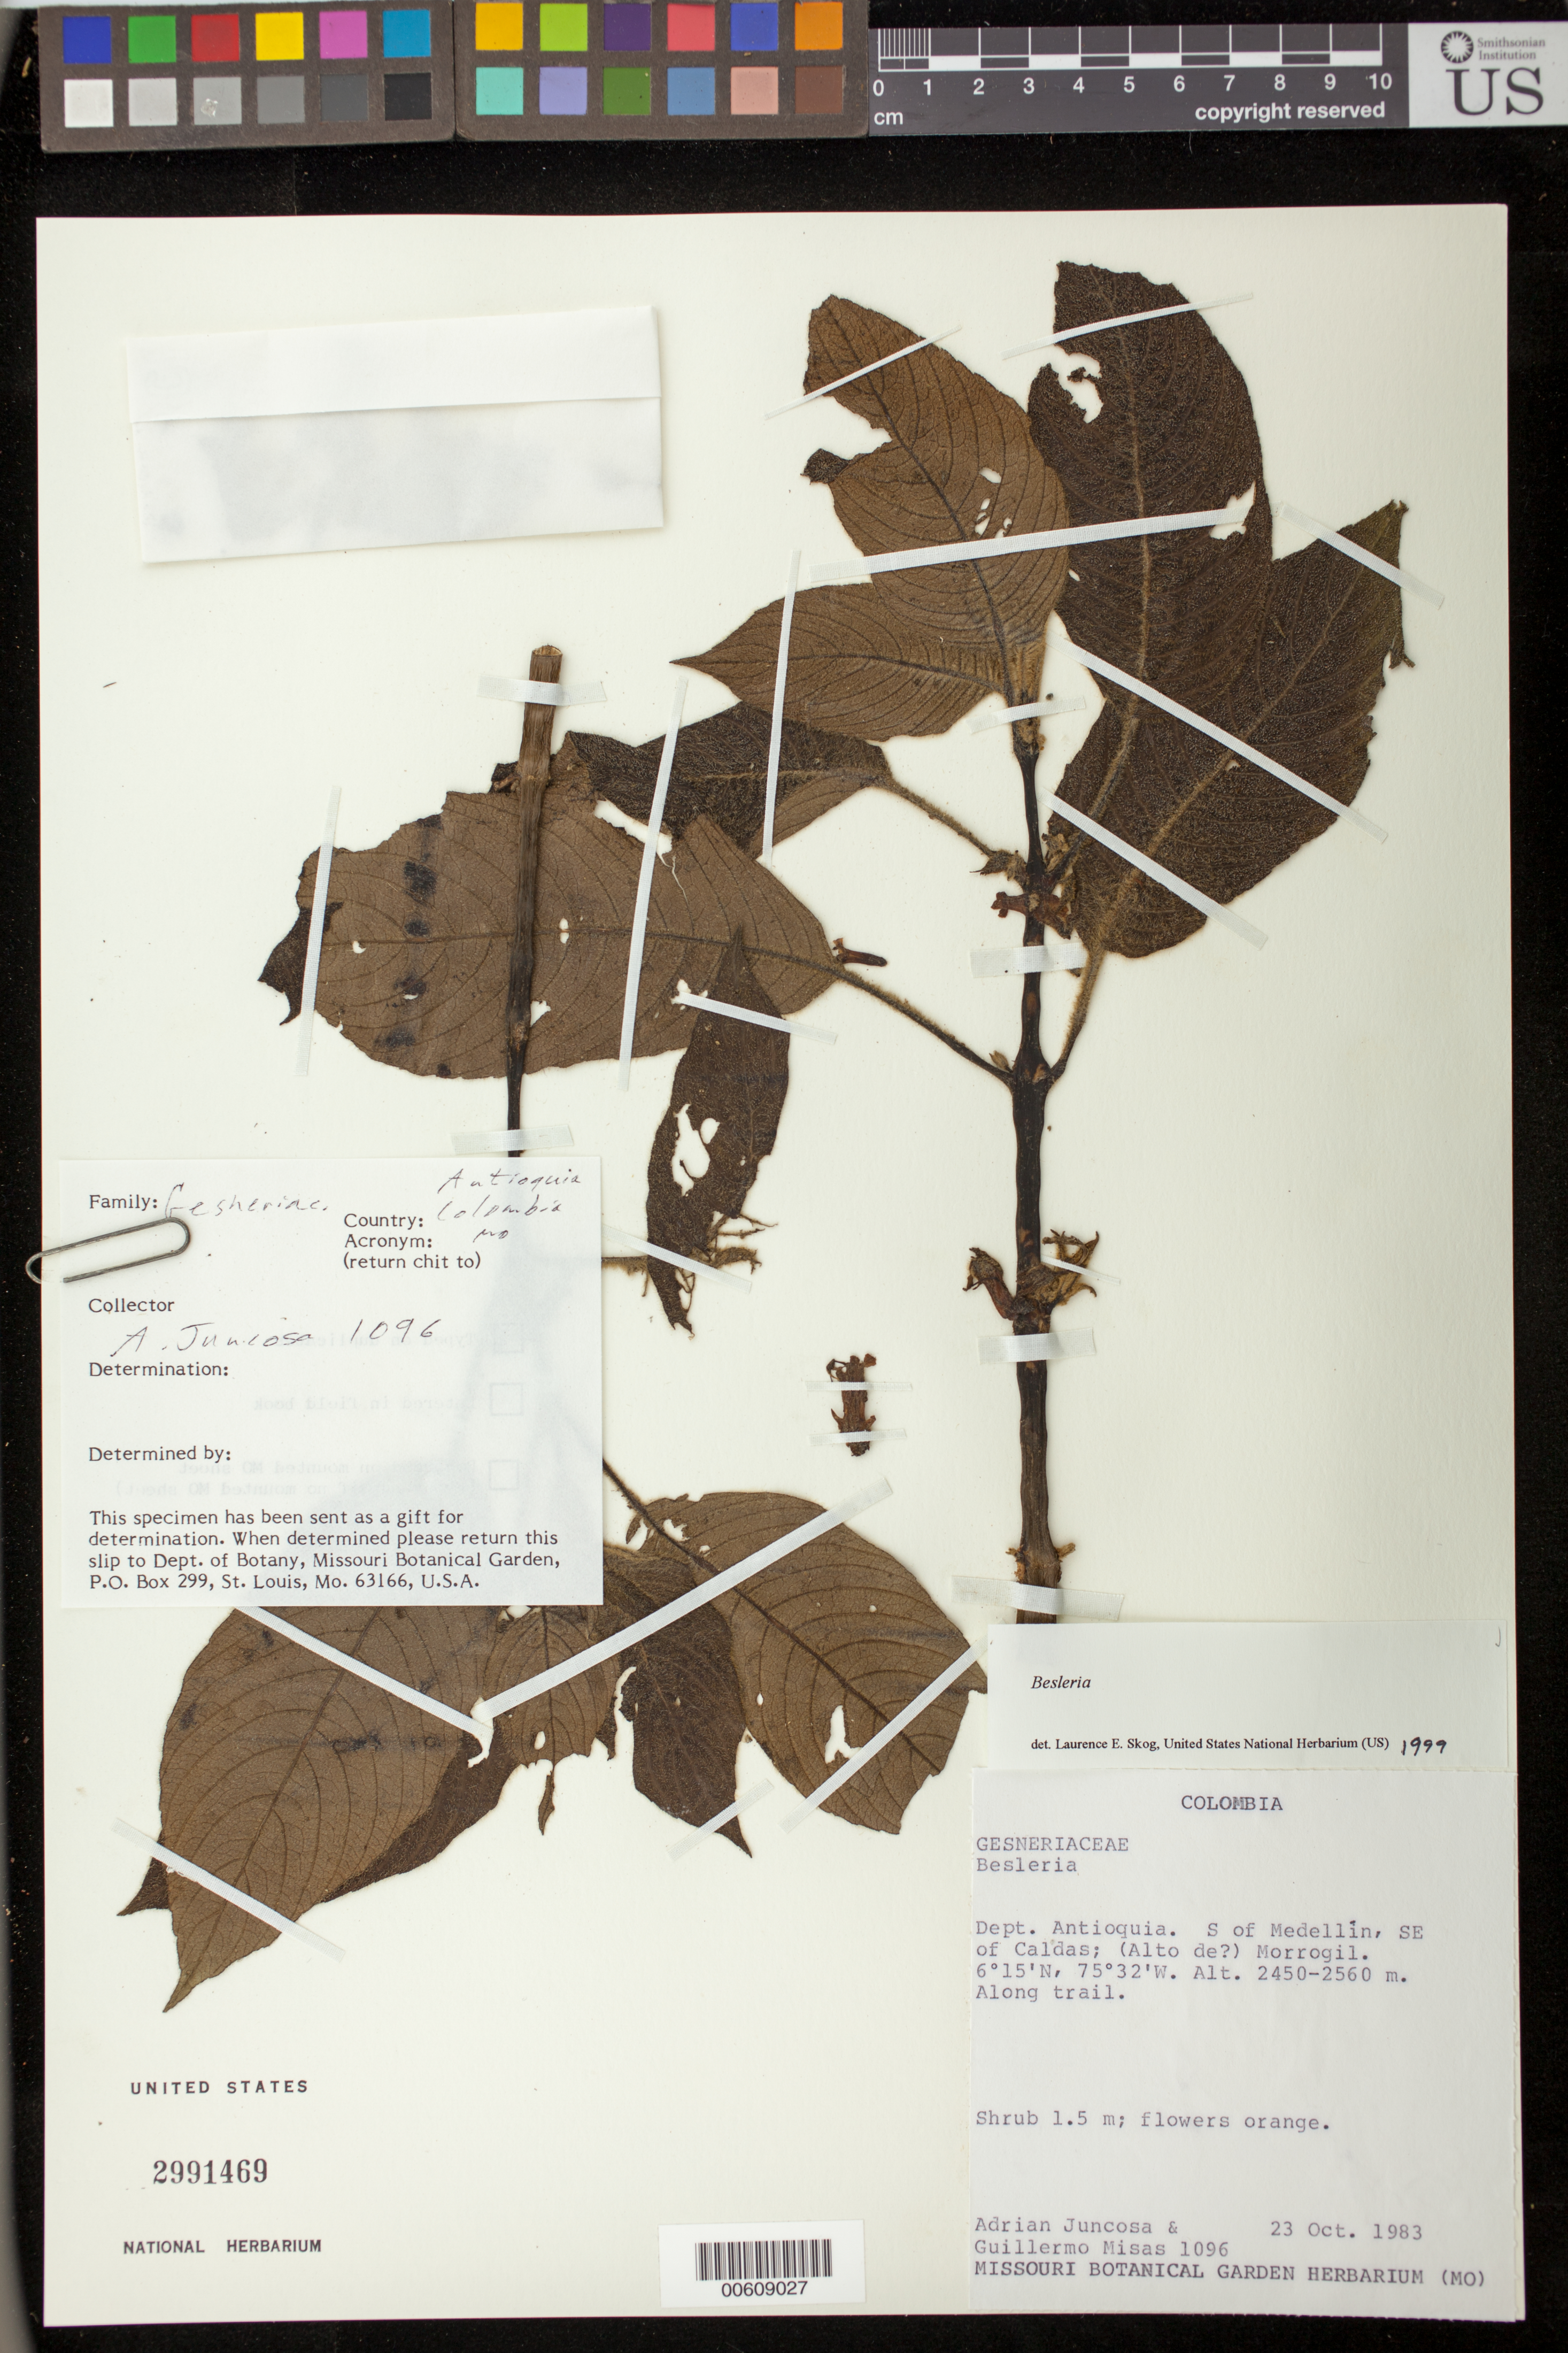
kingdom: Plantae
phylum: Tracheophyta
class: Magnoliopsida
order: Lamiales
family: Gesneriaceae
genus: Besleria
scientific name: Besleria sp.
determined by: Skog, Laurence E.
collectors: A. Juncosa & G. Misas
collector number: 1096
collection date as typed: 23 Oct 1983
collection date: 1983-10-23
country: Colombia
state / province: Antioquia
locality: S of Medellín, SE of Caldas; (Alto de?) Morrogil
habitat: Along trail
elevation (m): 2450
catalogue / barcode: US 2991469